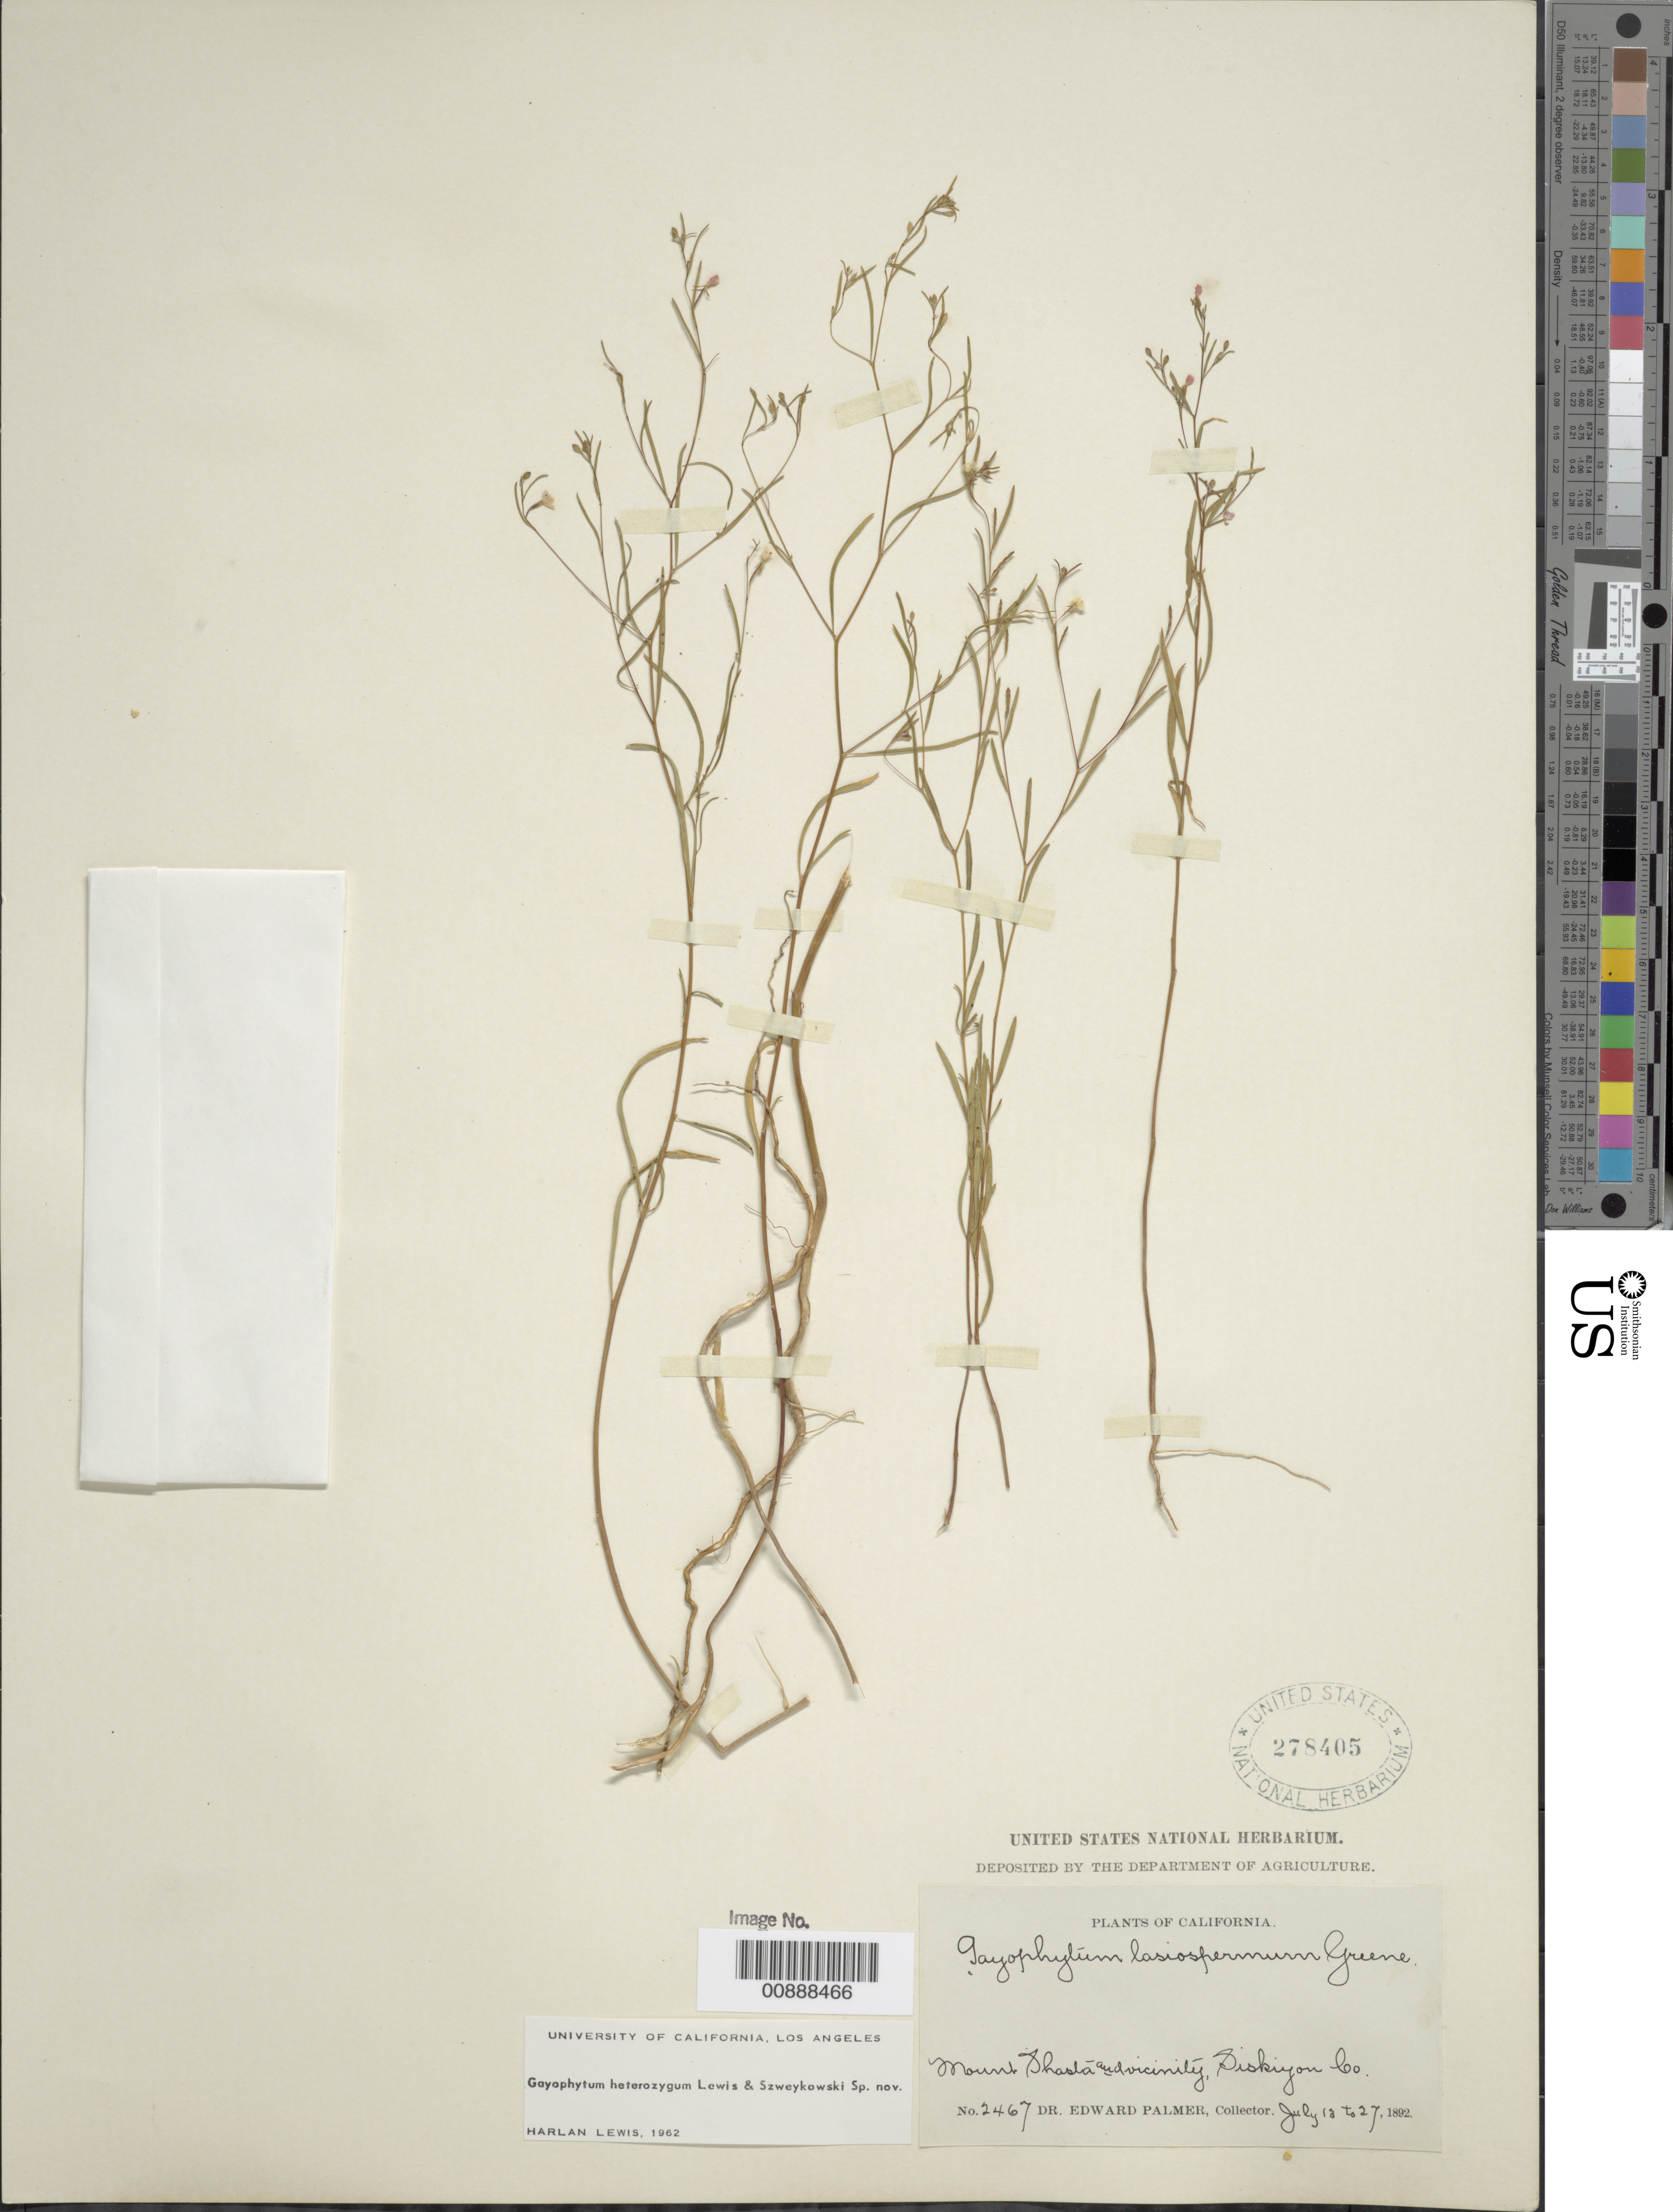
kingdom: Plantae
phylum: Tracheophyta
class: Magnoliopsida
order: Myrtales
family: Onagraceae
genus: Gayophytum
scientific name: Gayophytum heterozygum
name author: F. H. Lewis & Szweyk.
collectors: E. Palmer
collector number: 2467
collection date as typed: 13 Jul 1892 to 27 Jul 1892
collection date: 1892-07-13/1892-07-27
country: United States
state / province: California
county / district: Siskiyou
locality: Mount Shasta and vicinity, Siskiyou County, California.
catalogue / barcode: US 278405